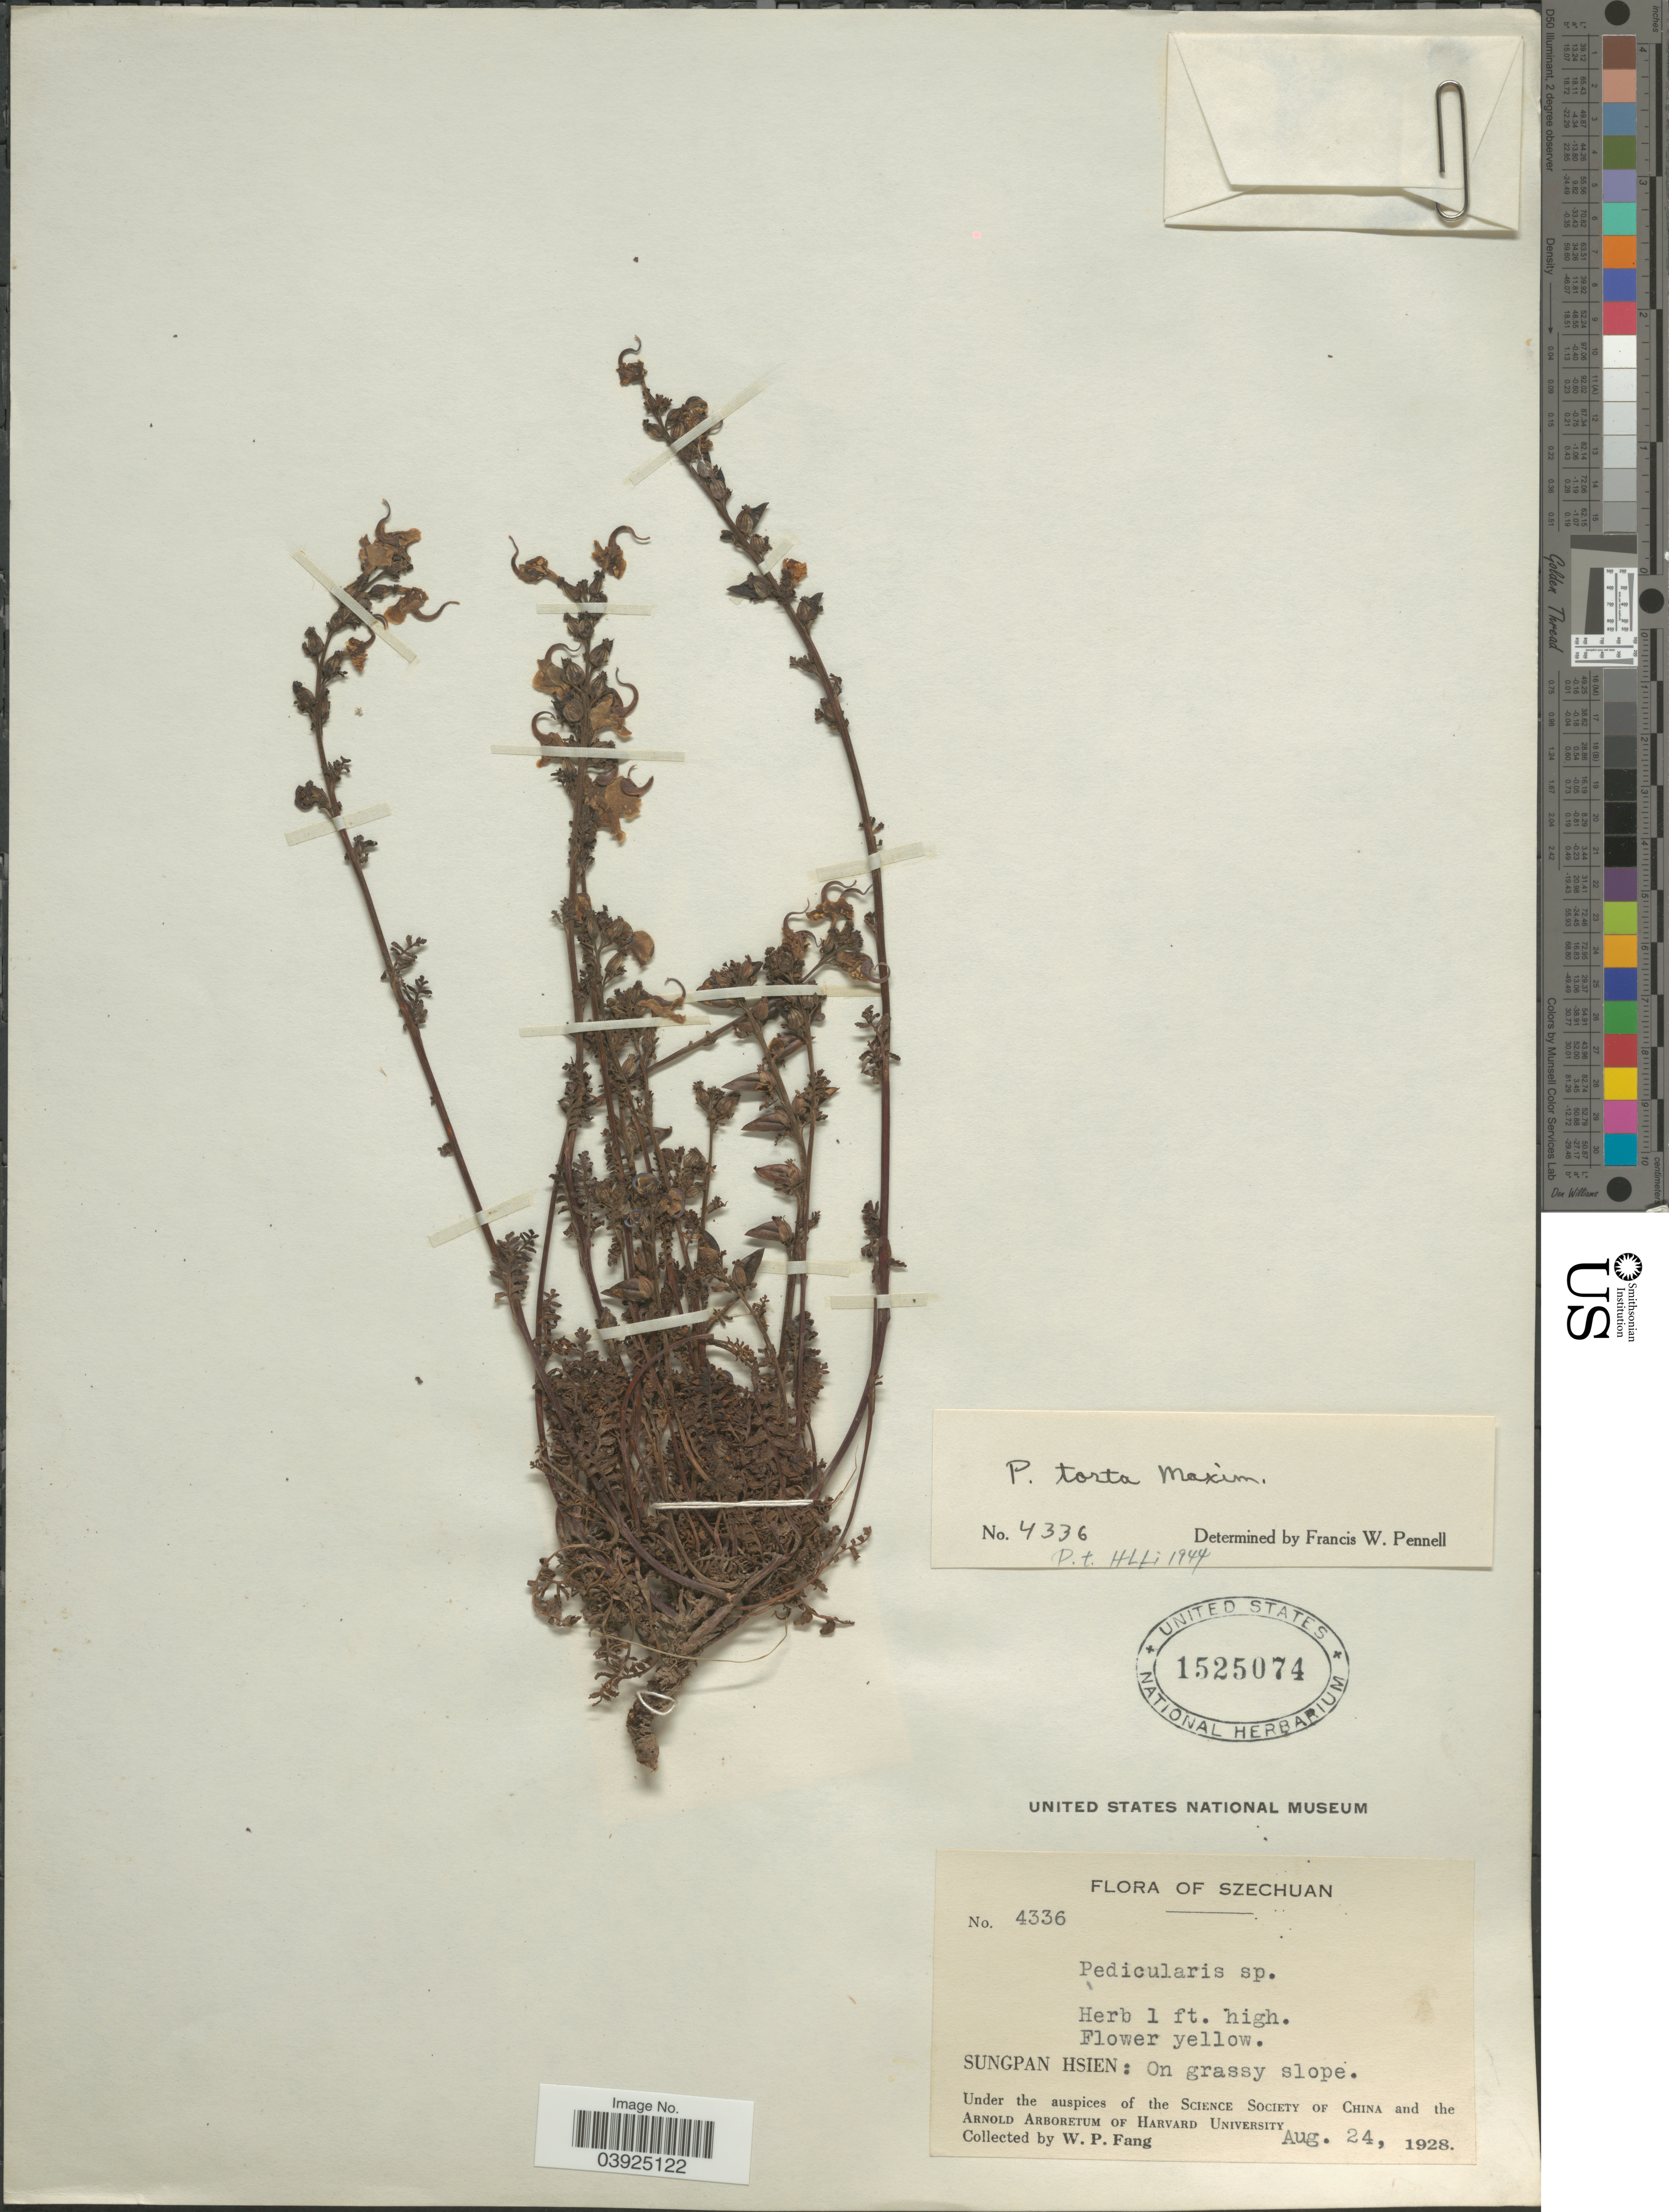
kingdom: Plantae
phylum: Tracheophyta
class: Magnoliopsida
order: Lamiales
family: Orobanchaceae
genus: Pedicularis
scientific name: Pedicularis torta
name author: Maxim.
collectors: W. P. Fang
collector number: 4336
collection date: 1928-08-24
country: China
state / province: Sichuan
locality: Szechuan. Sungpan Hsien.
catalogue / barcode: US 1525074